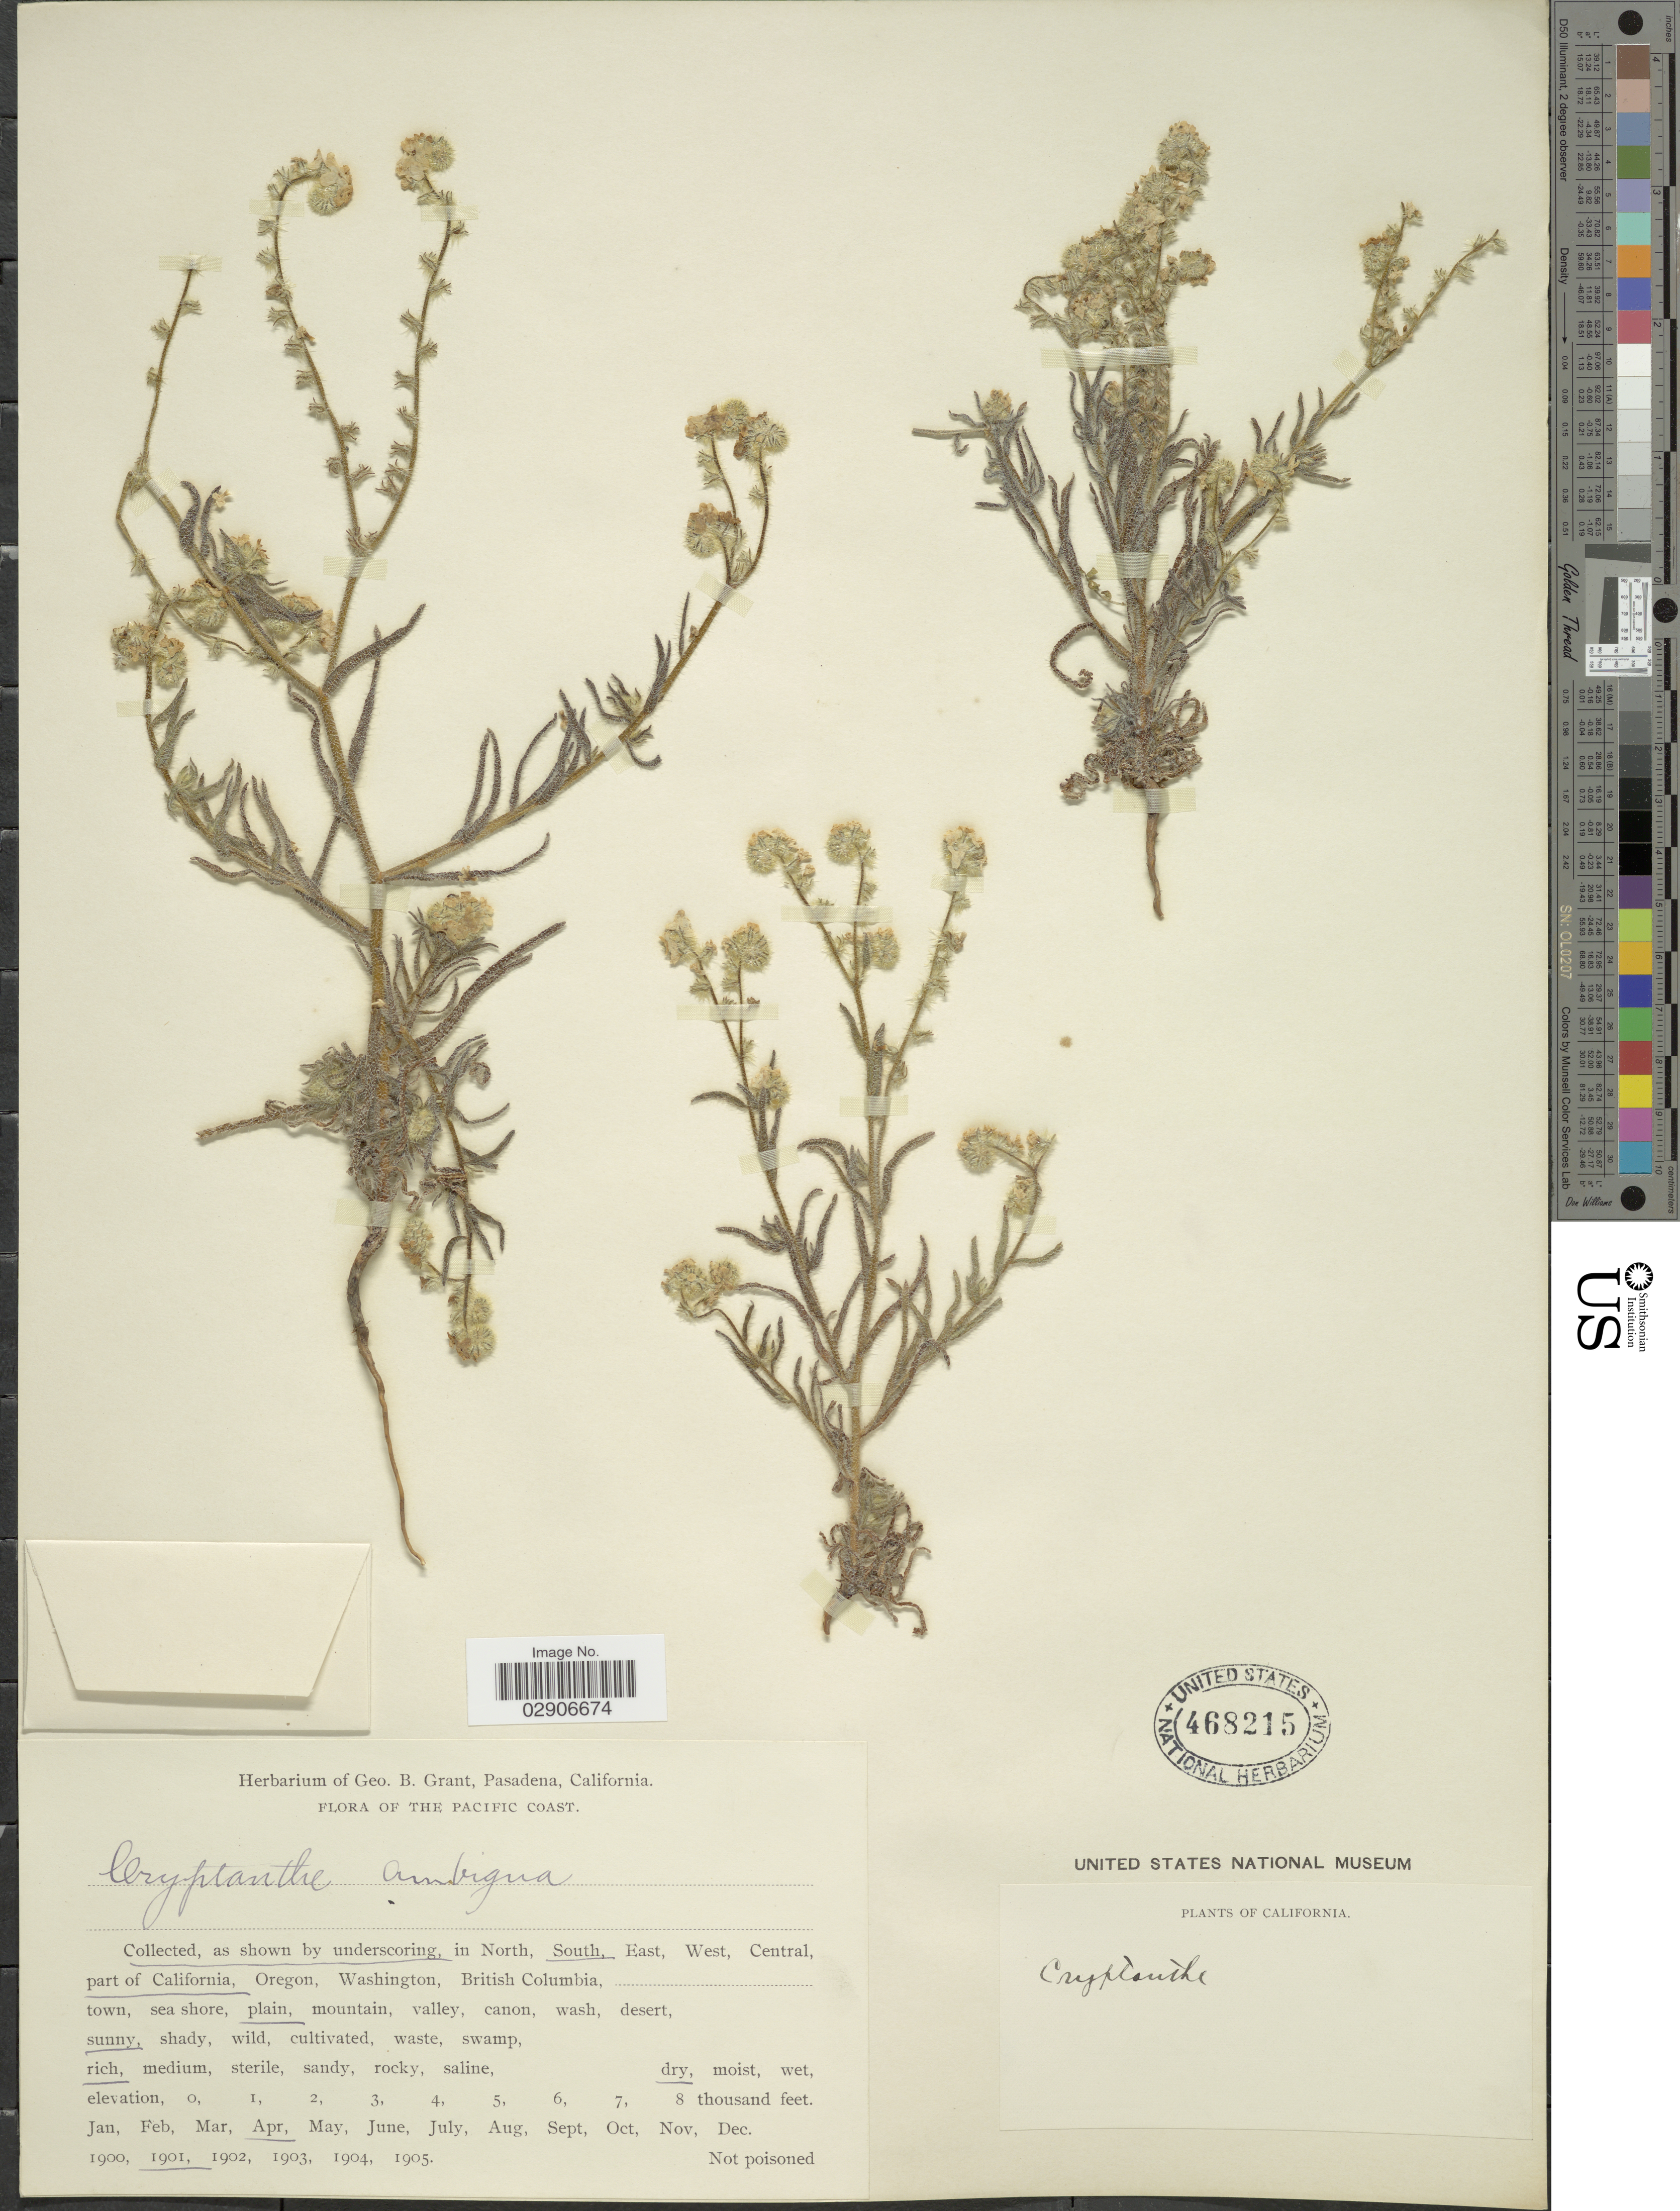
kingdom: Plantae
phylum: Tracheophyta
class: Magnoliopsida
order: Boraginales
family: Boraginaceae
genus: Cryptantha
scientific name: Cryptantha ambigua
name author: (A. Gray) Greene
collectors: ex herb. Geo. B. Grant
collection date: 1901-04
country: United States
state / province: California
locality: The Pacific Coast. South part of California.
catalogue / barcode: US 468215